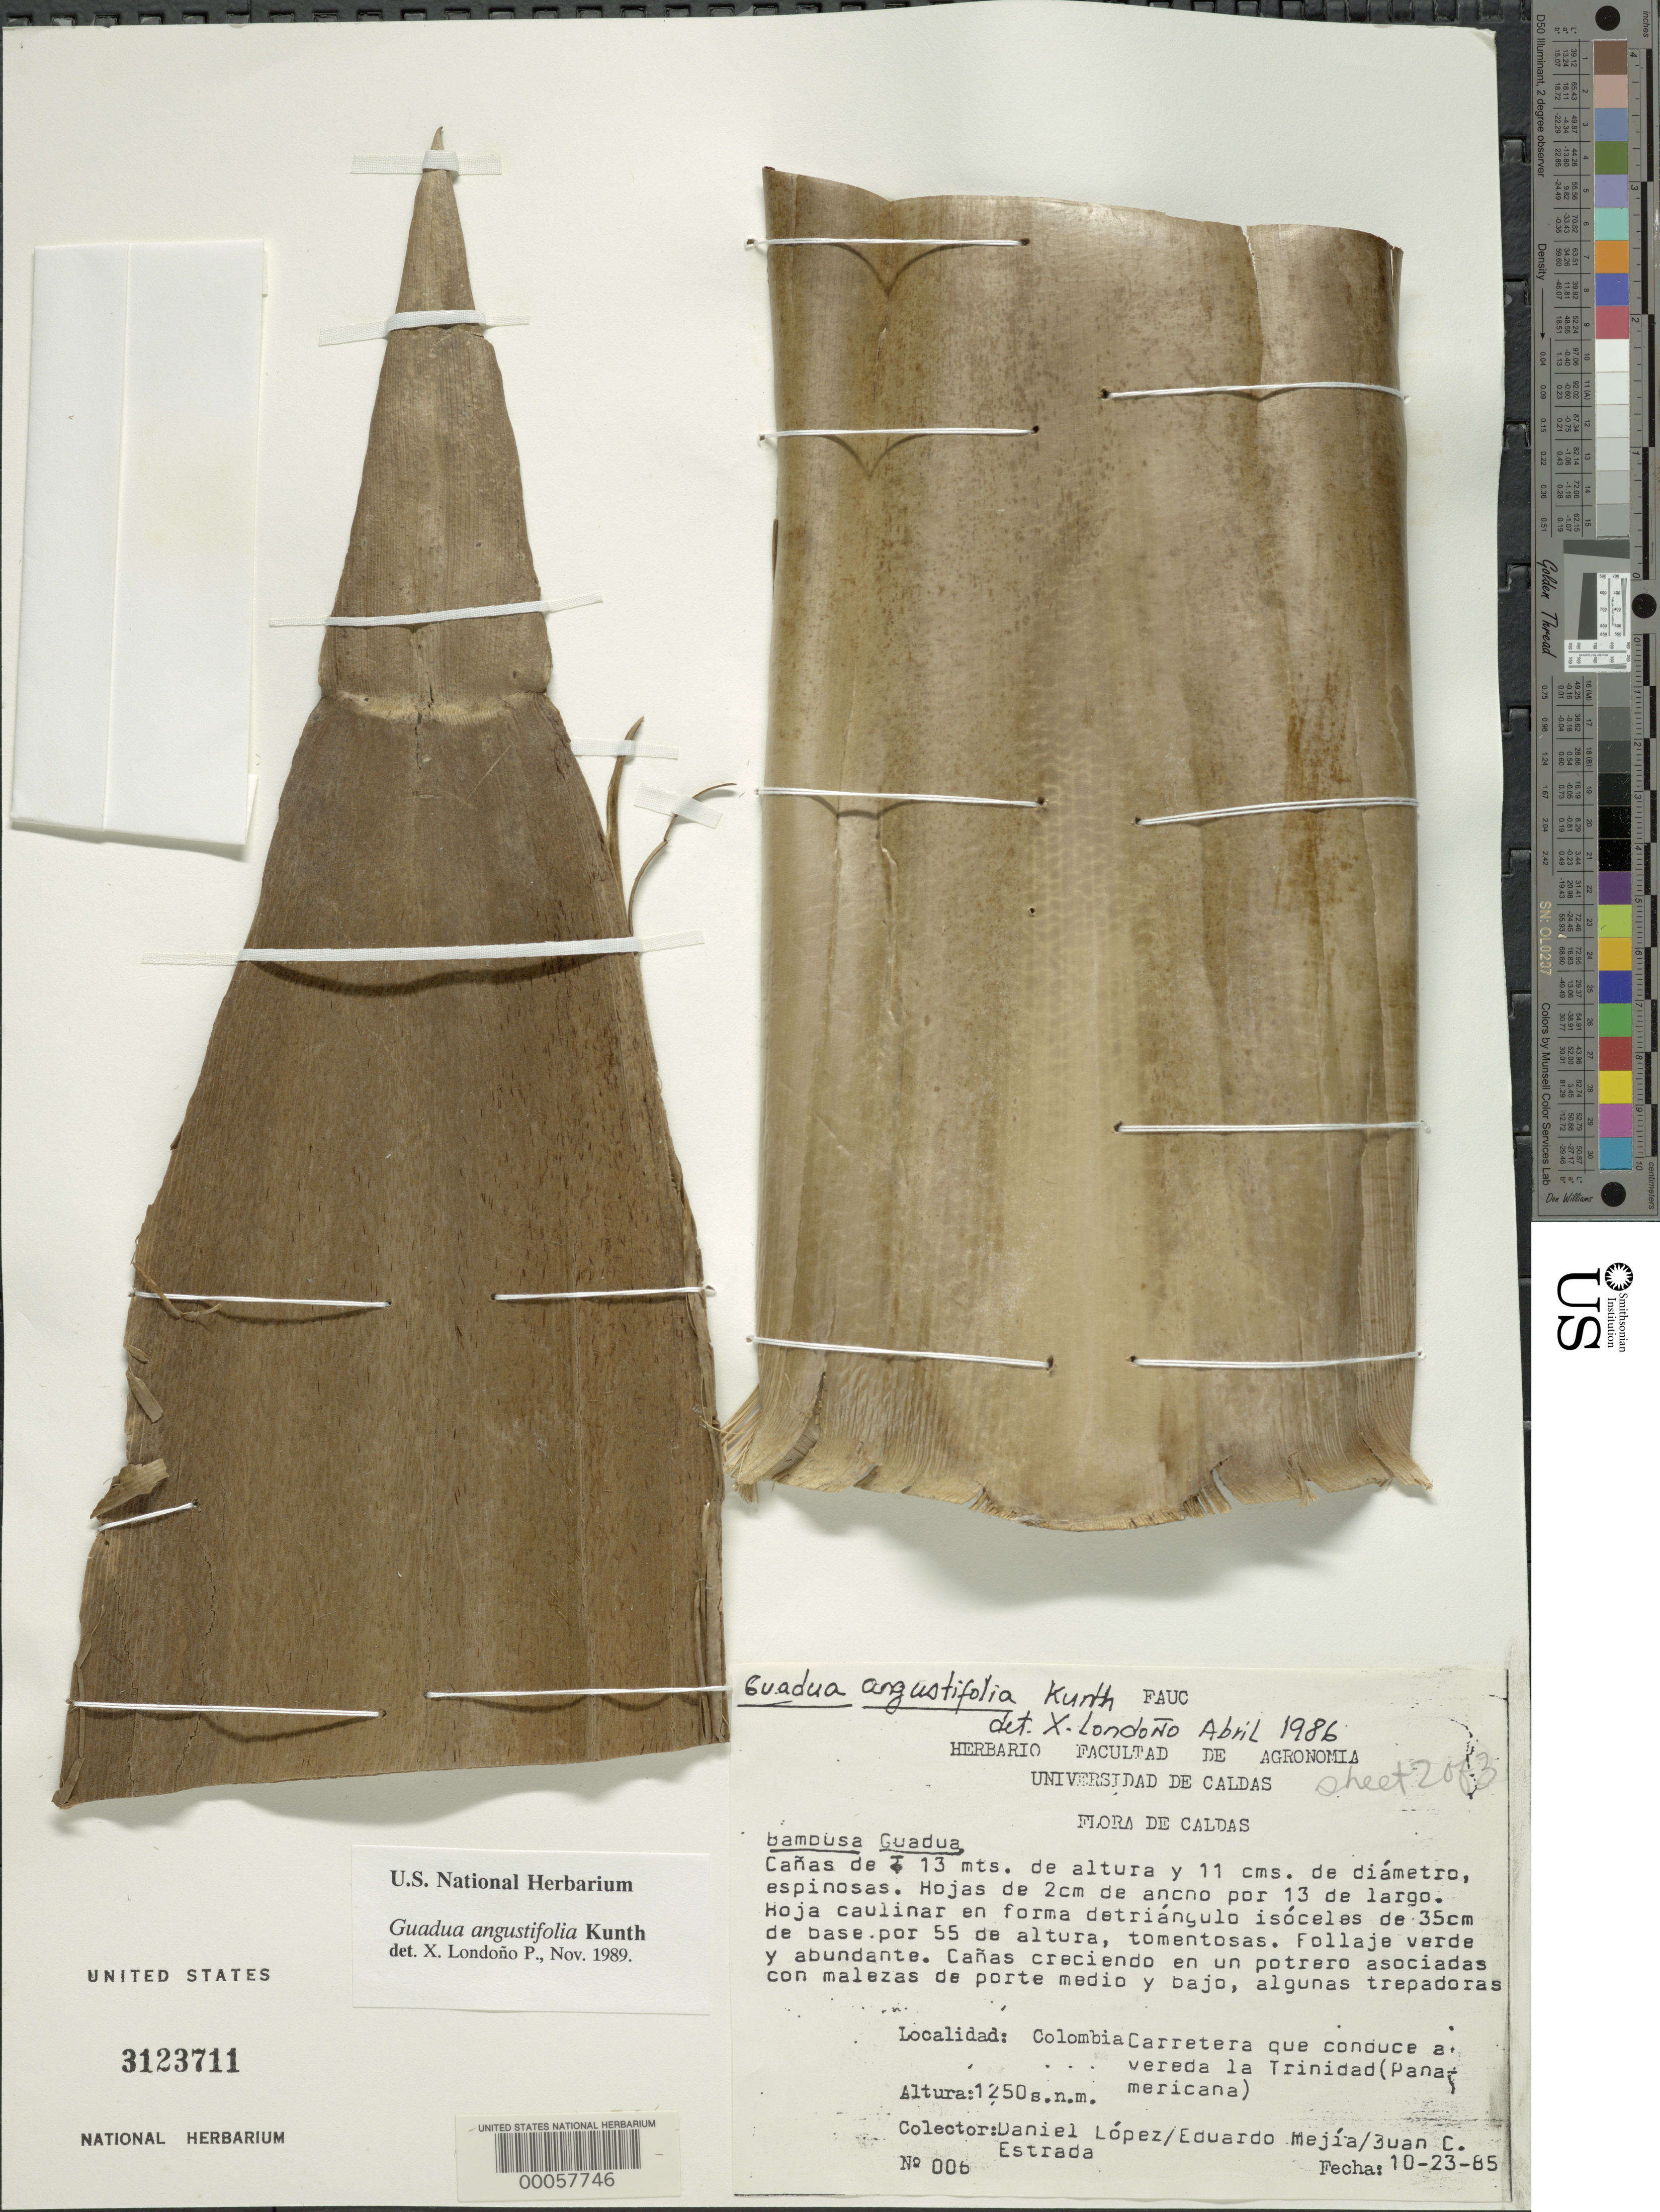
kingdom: Plantae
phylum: Tracheophyta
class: Liliopsida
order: Poales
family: Poaceae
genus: Guadua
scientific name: Guadua angustifolia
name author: Kunth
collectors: D. Lopez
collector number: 006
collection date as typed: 23 Oct 1985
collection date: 1985-10-23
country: Colombia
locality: Road known as Vereda la Trinidad(panAmericana)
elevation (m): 1250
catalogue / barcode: US 3123711